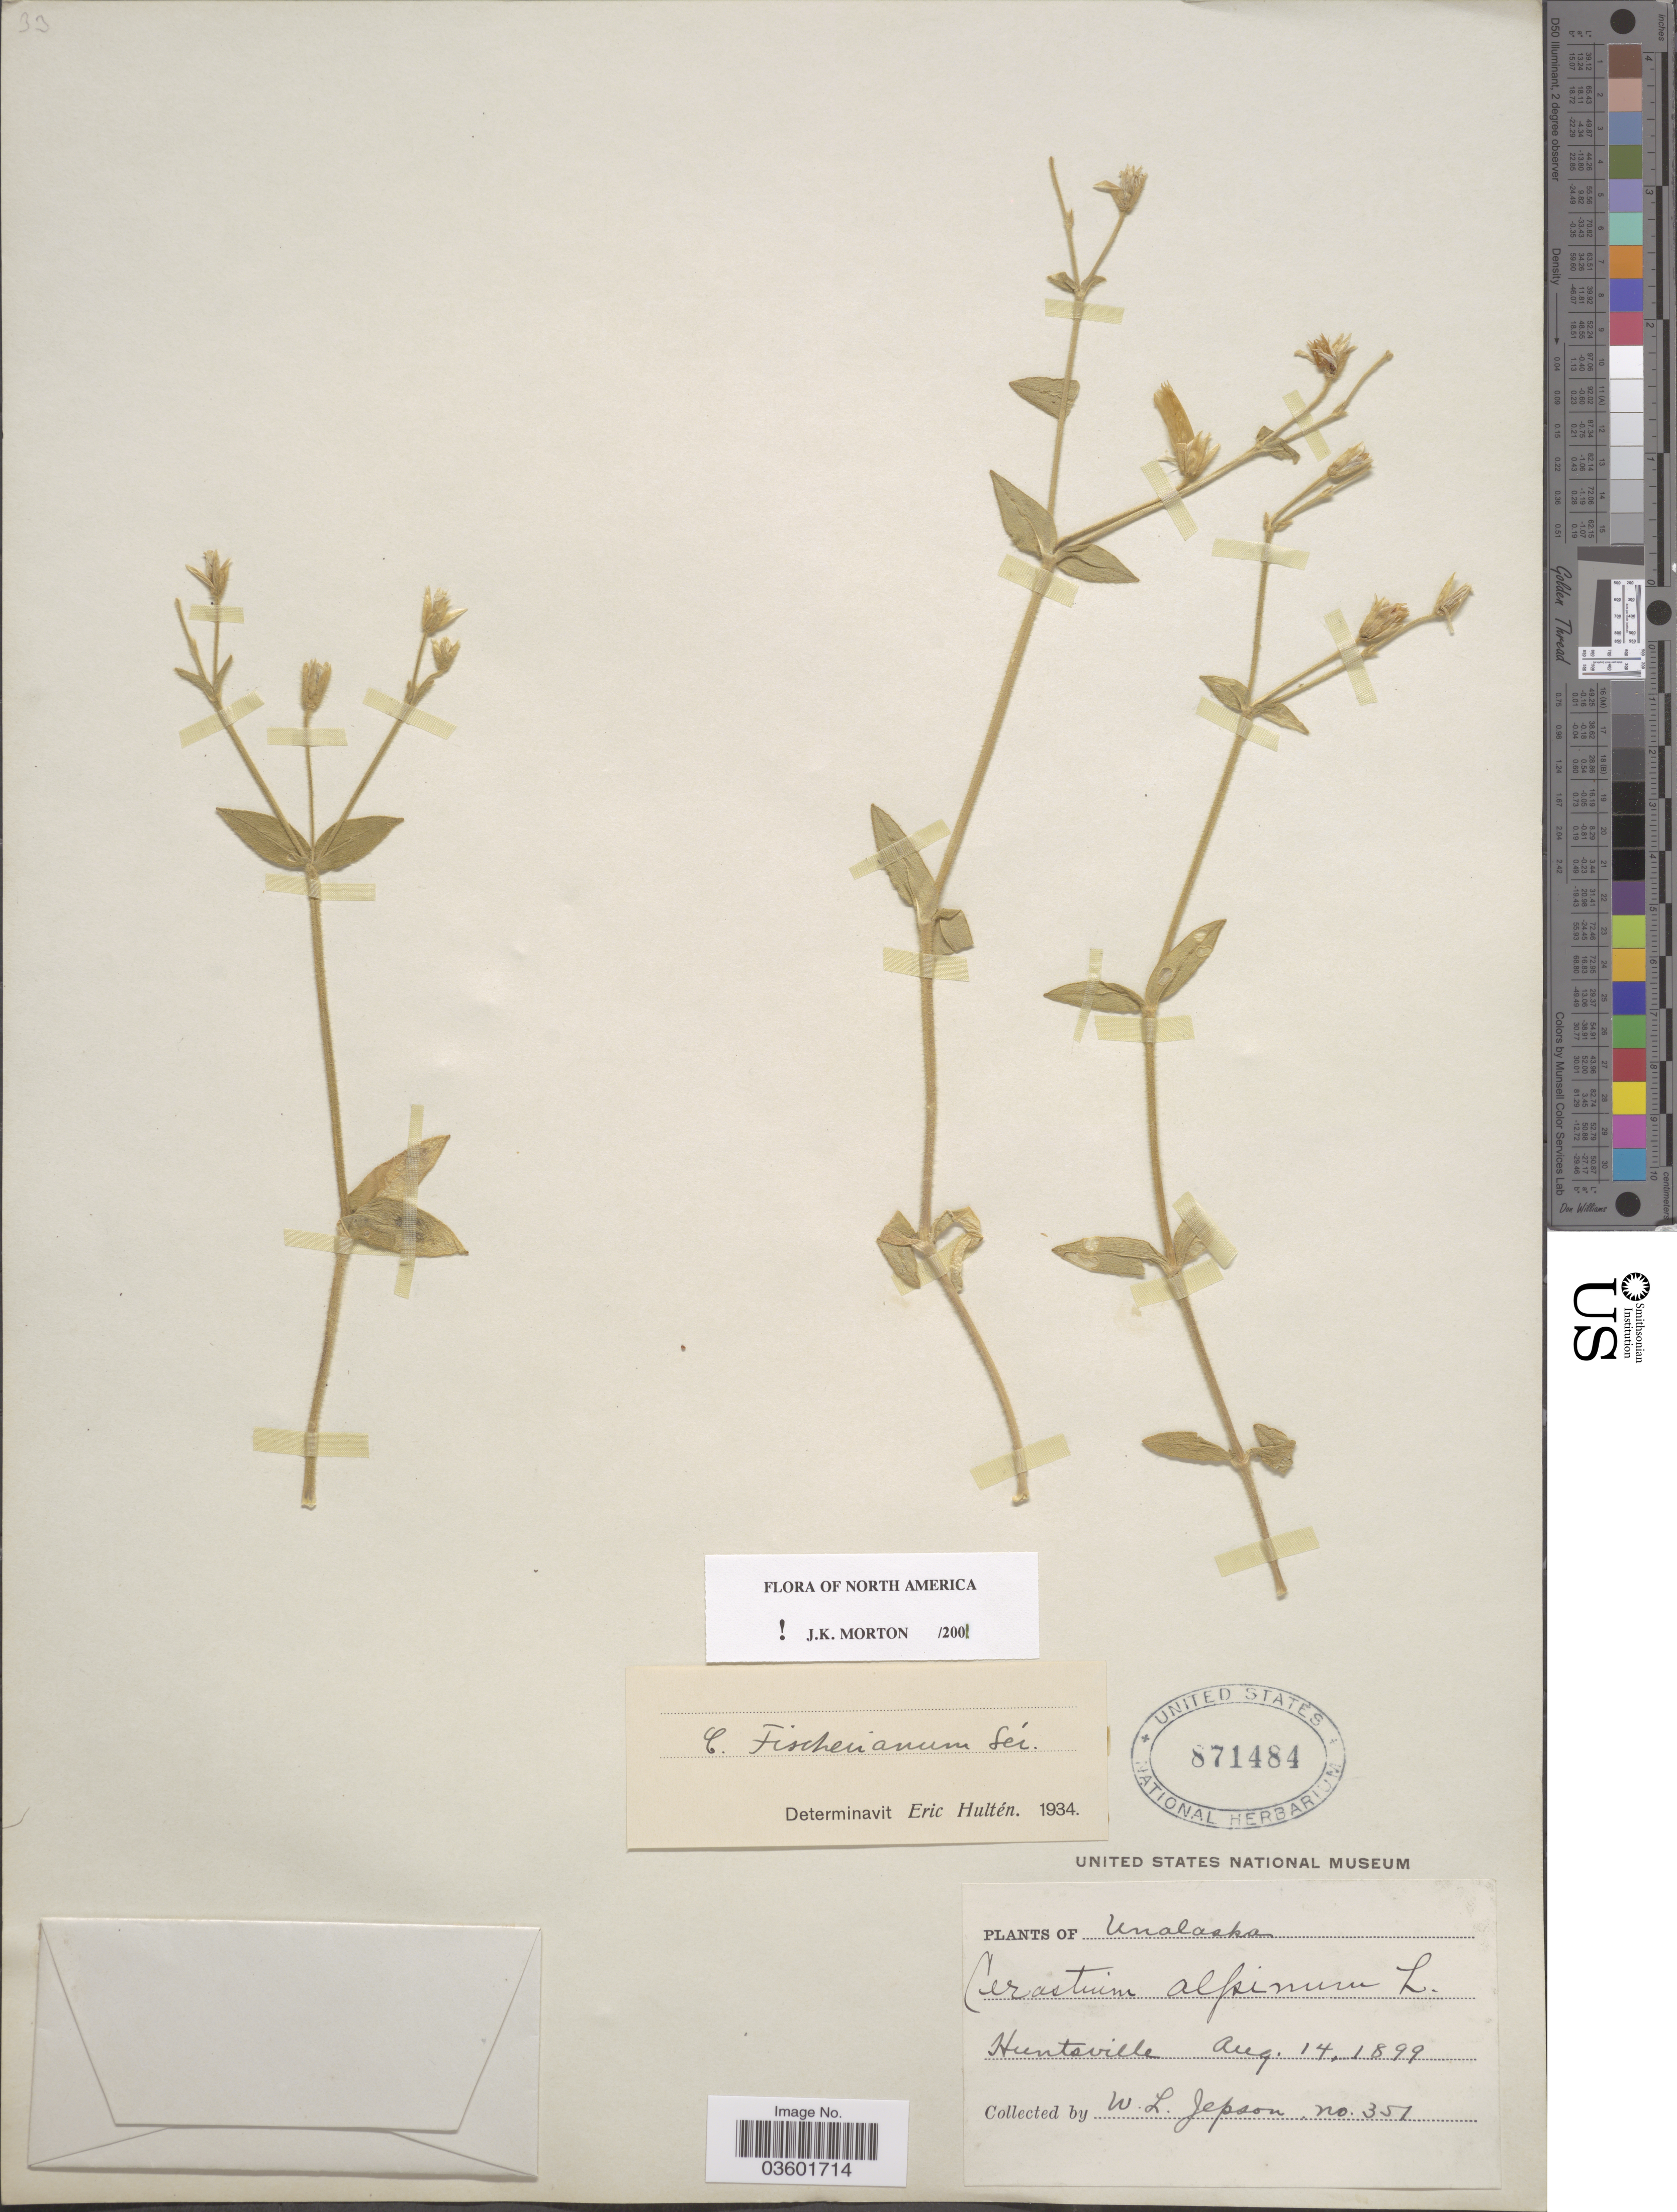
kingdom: Plantae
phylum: Tracheophyta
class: Magnoliopsida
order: Caryophyllales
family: Caryophyllaceae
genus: Cerastium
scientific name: Cerastium fischerianum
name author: Ser.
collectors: W. L. Jepson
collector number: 351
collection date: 1899-08-14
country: United States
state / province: Alaska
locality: Unalaska. Huntsville.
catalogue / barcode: US 871484